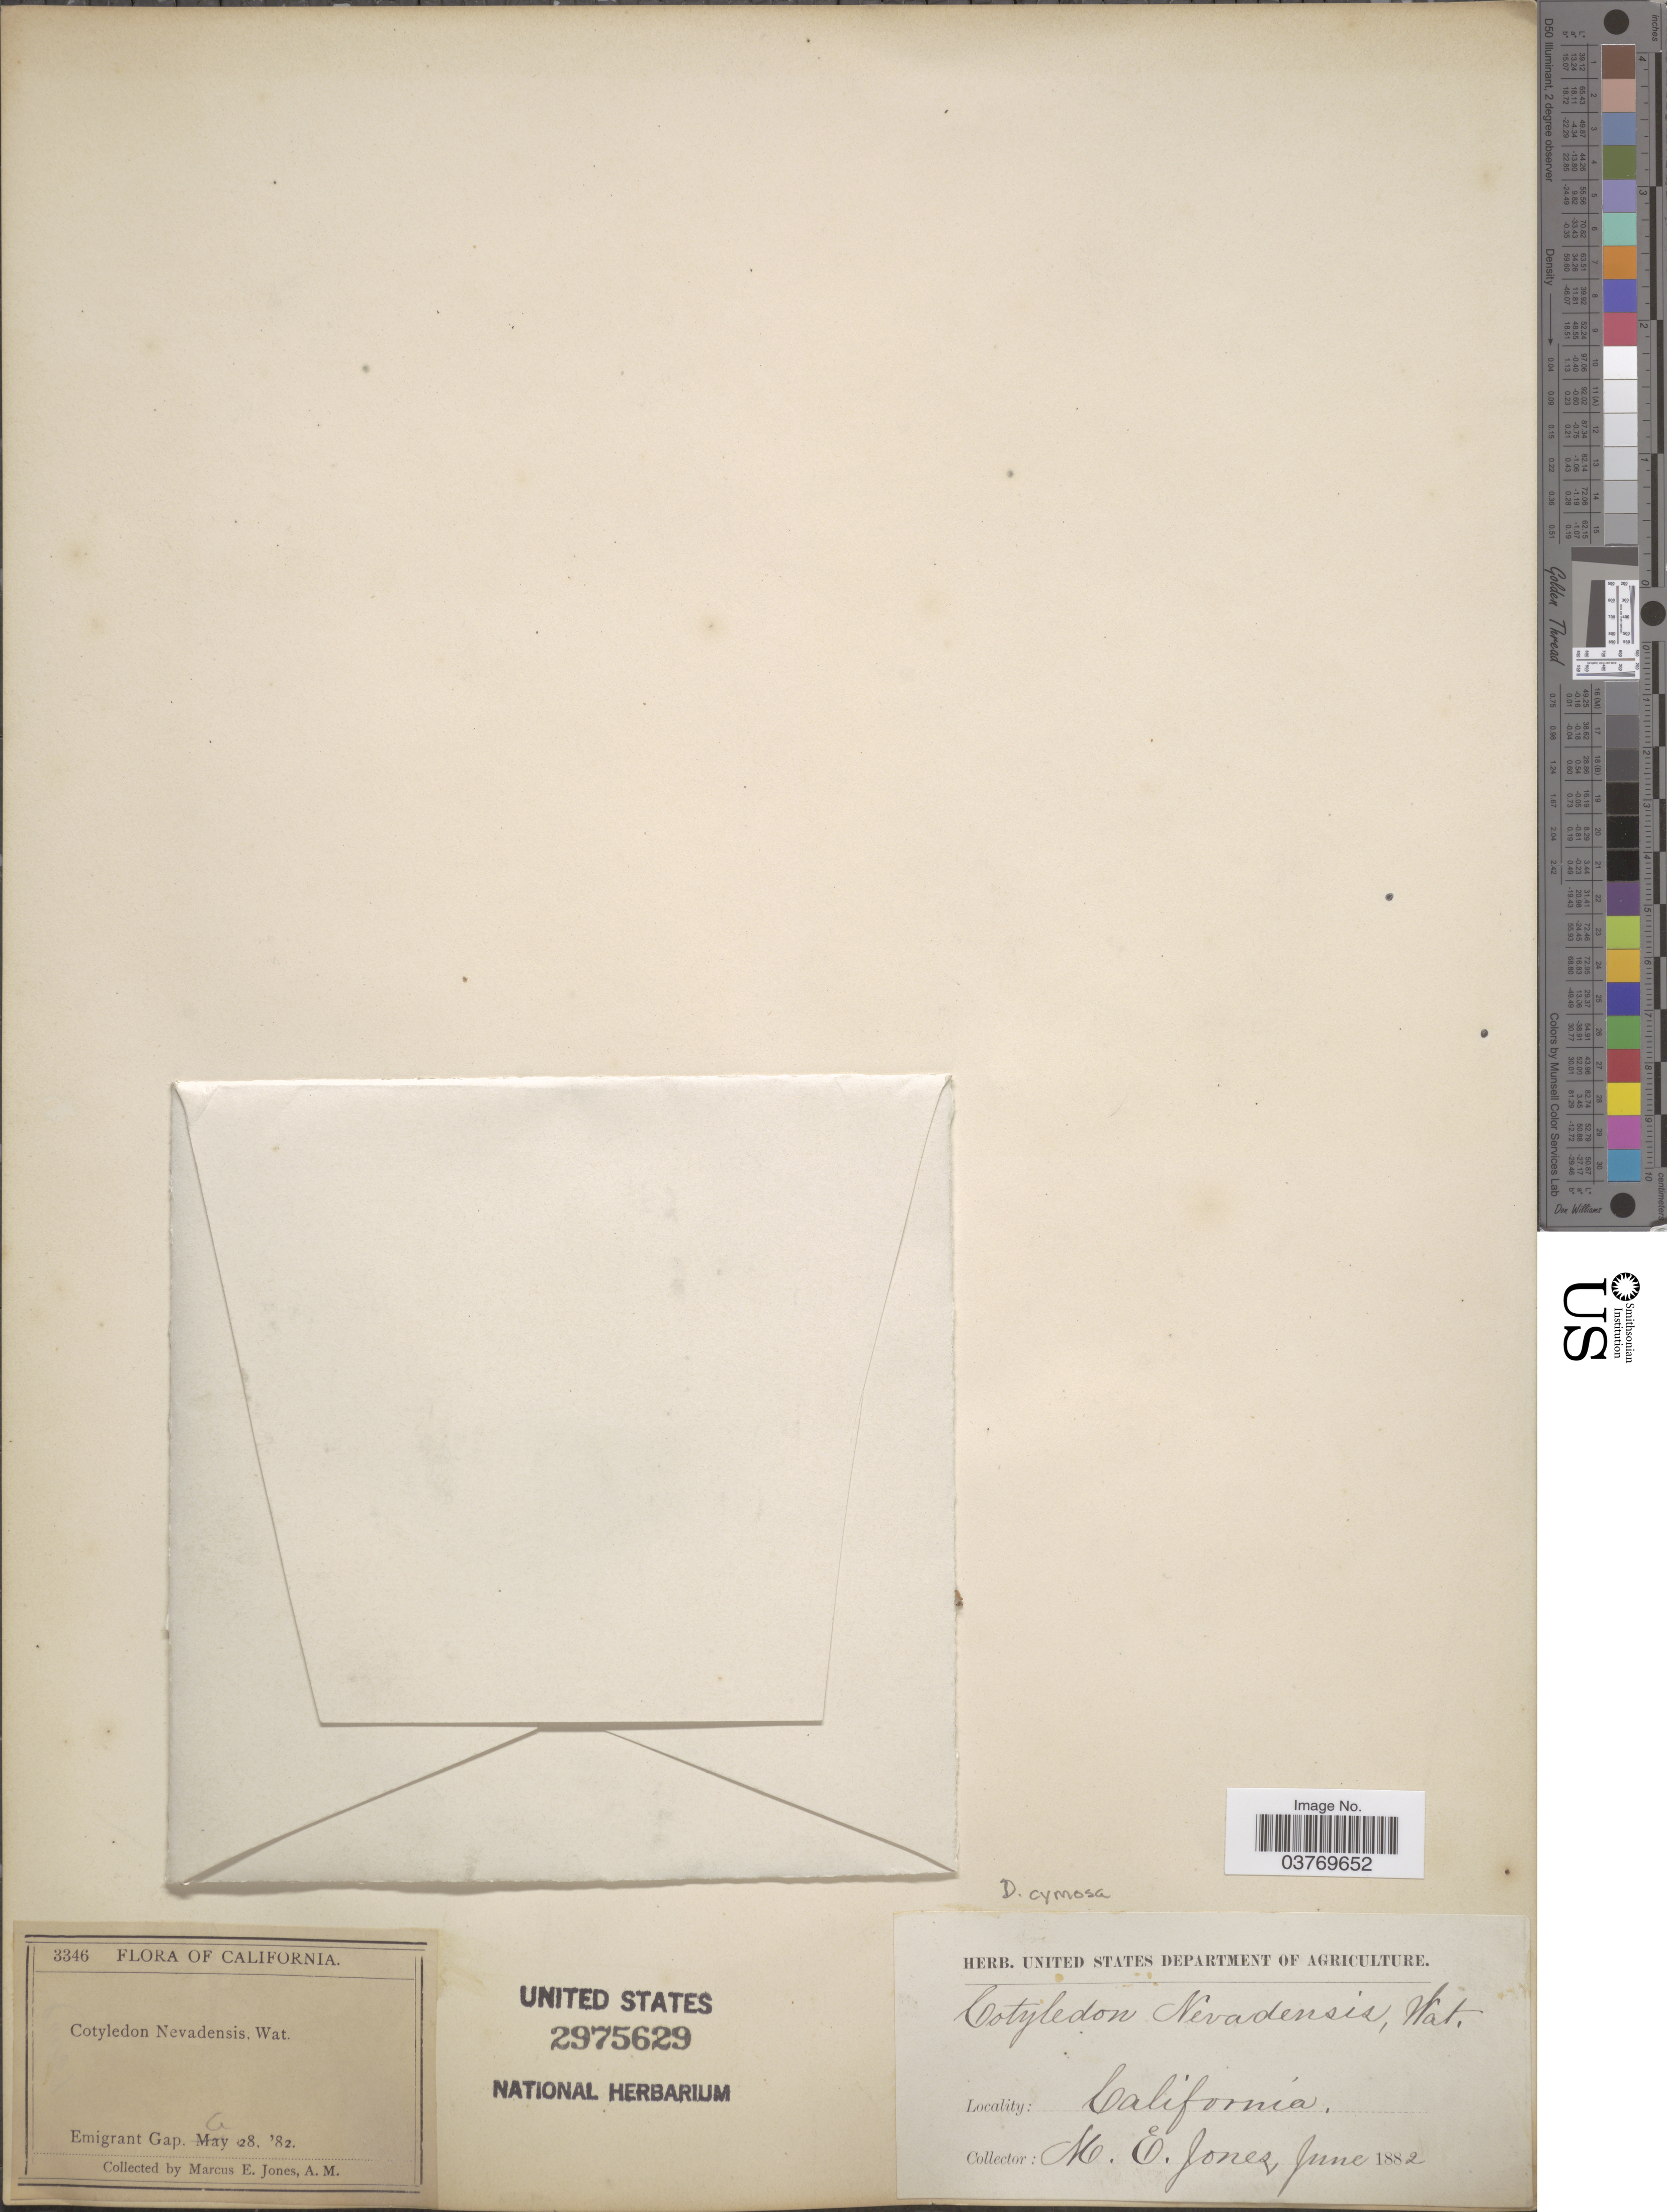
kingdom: Plantae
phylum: Tracheophyta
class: Magnoliopsida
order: Saxifragales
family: Crassulaceae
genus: Dudleya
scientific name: Dudleya cymosa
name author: (Lem.) Britton & Rose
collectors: M. E. Jones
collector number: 3346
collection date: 1882-06-28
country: United States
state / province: California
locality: Emigrant Gap.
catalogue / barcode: US 2975629